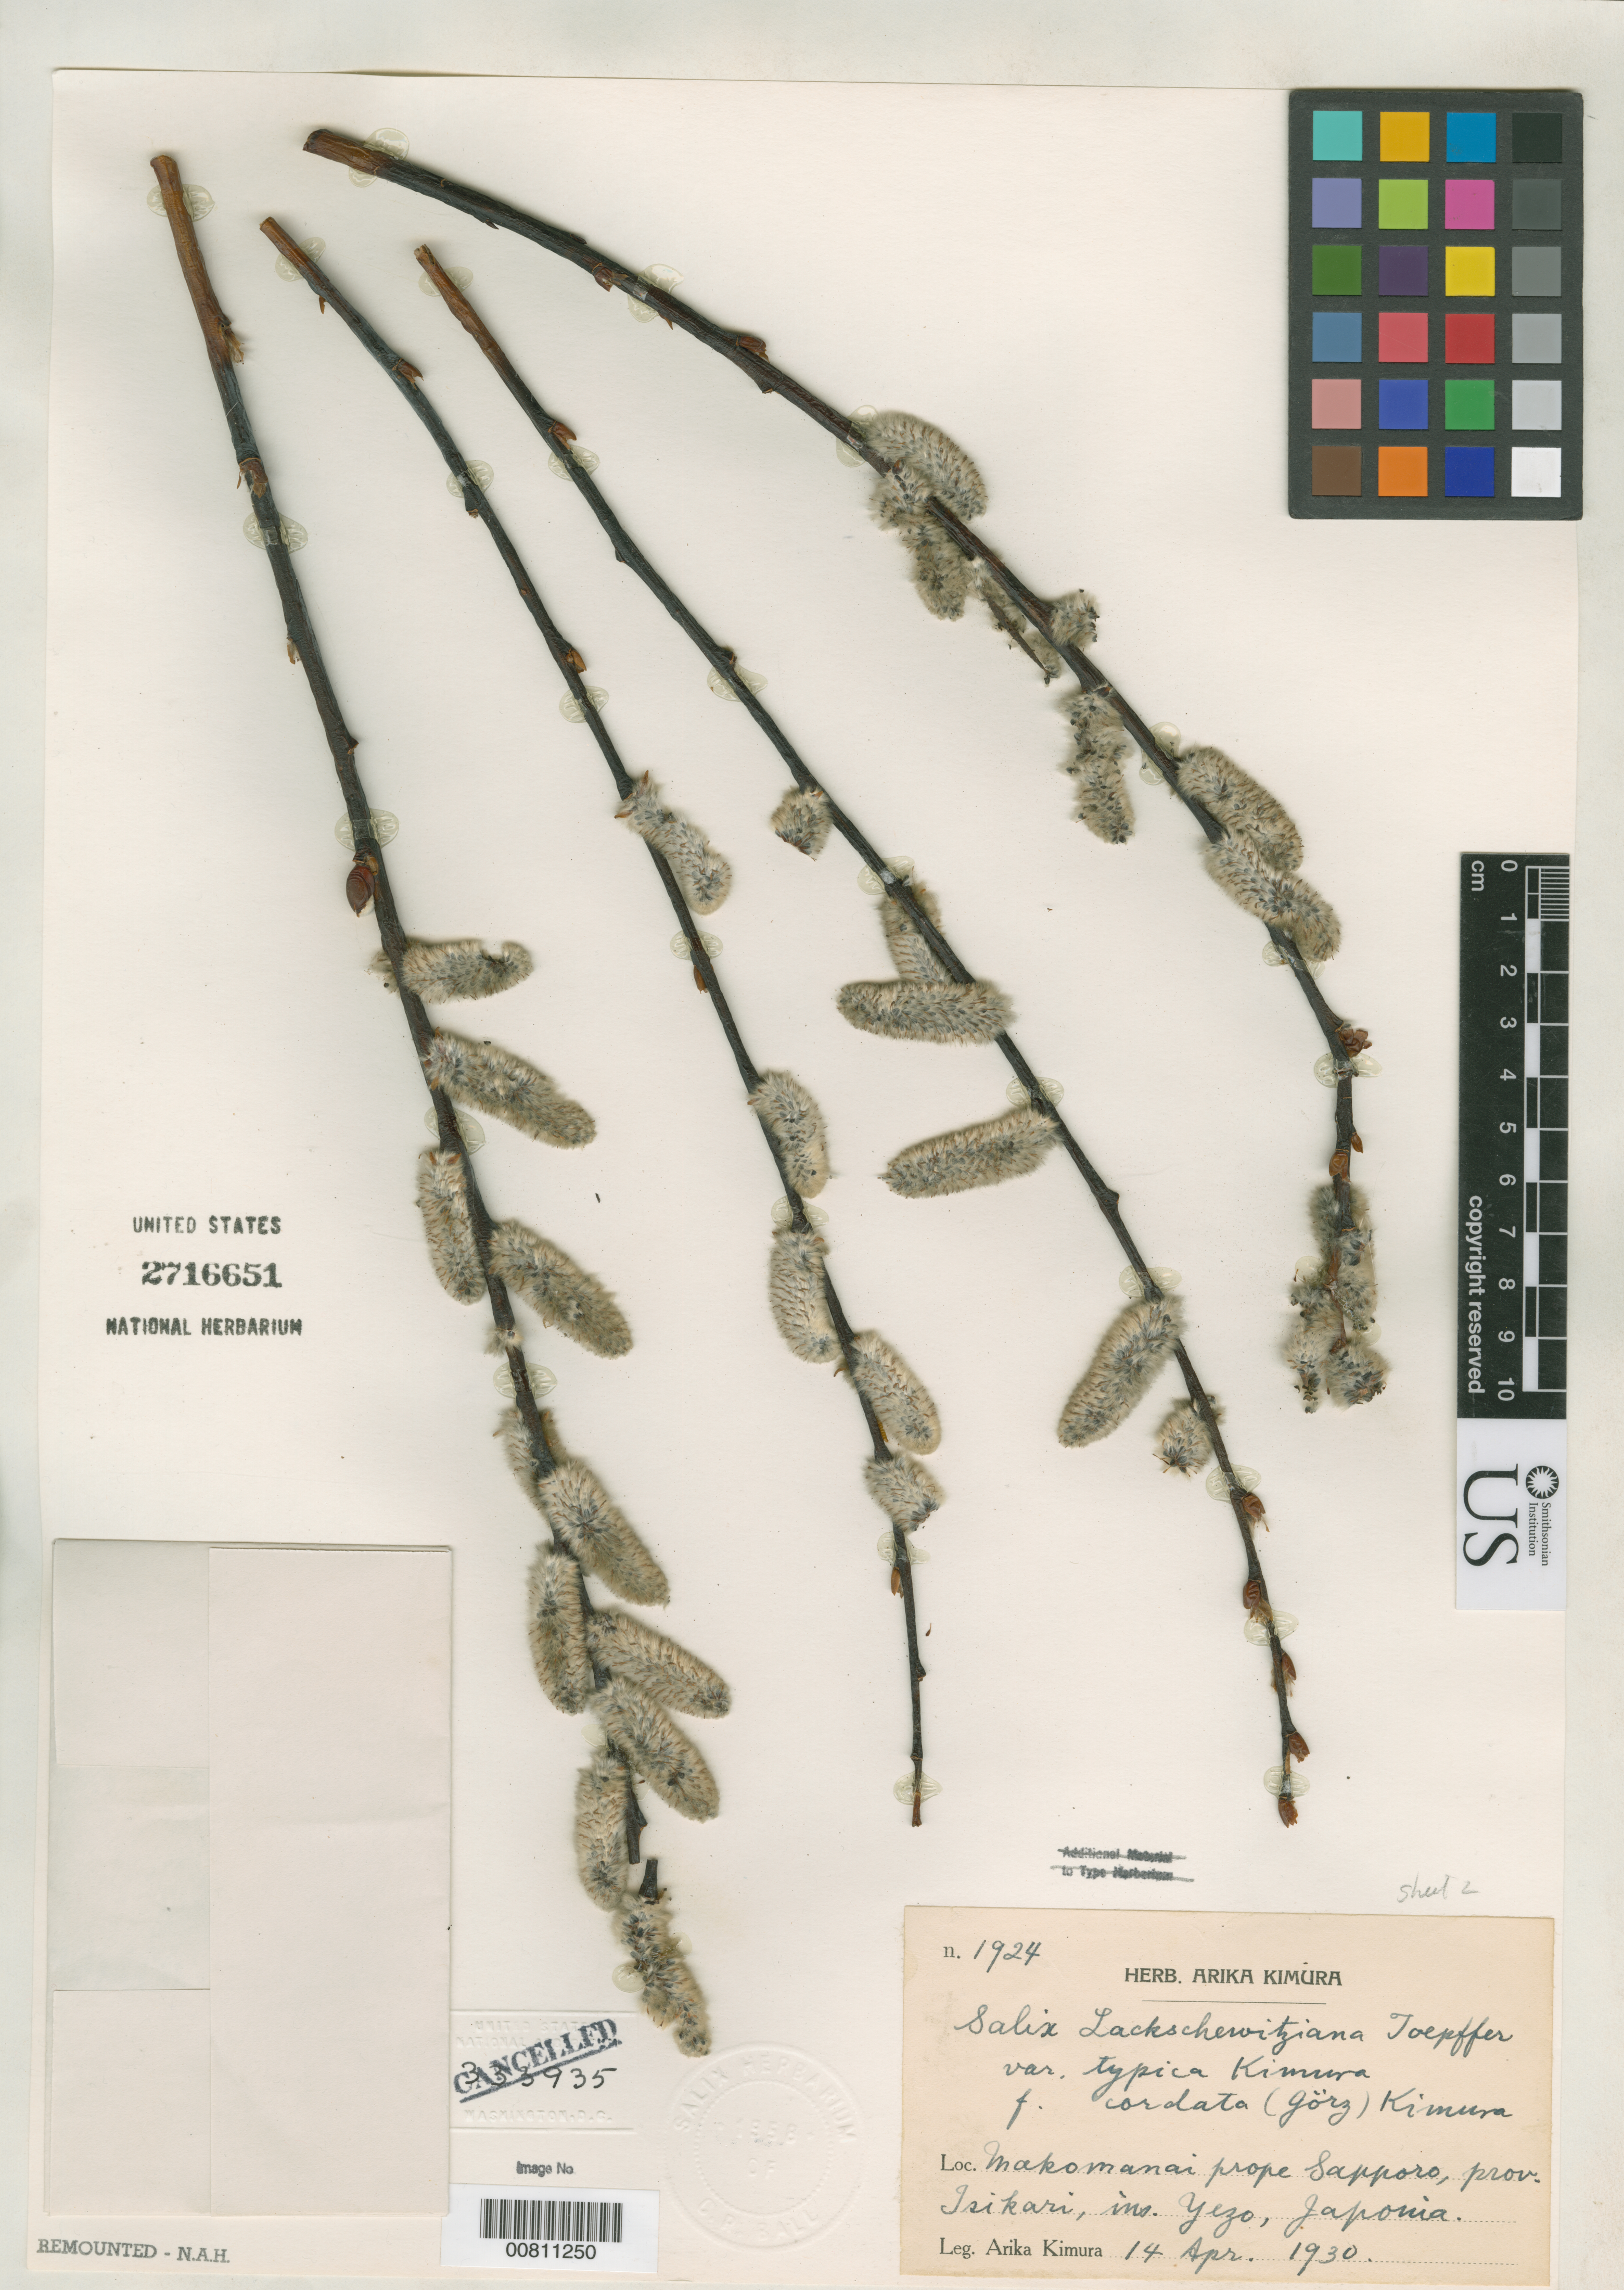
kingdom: Plantae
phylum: Tracheophyta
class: Magnoliopsida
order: Malpighiales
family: Salicaceae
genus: Salix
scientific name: Salix rorida f. cordata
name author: Goerz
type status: Isosyntype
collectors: A. Kimura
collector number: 1924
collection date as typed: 14 Apr 1930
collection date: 1930-04-14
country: Japan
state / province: Hokkaido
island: Hokkaido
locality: Makomanai, prope Sapporo, prov. Isikari, ins. Yezo, Japonia.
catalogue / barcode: US 2716651